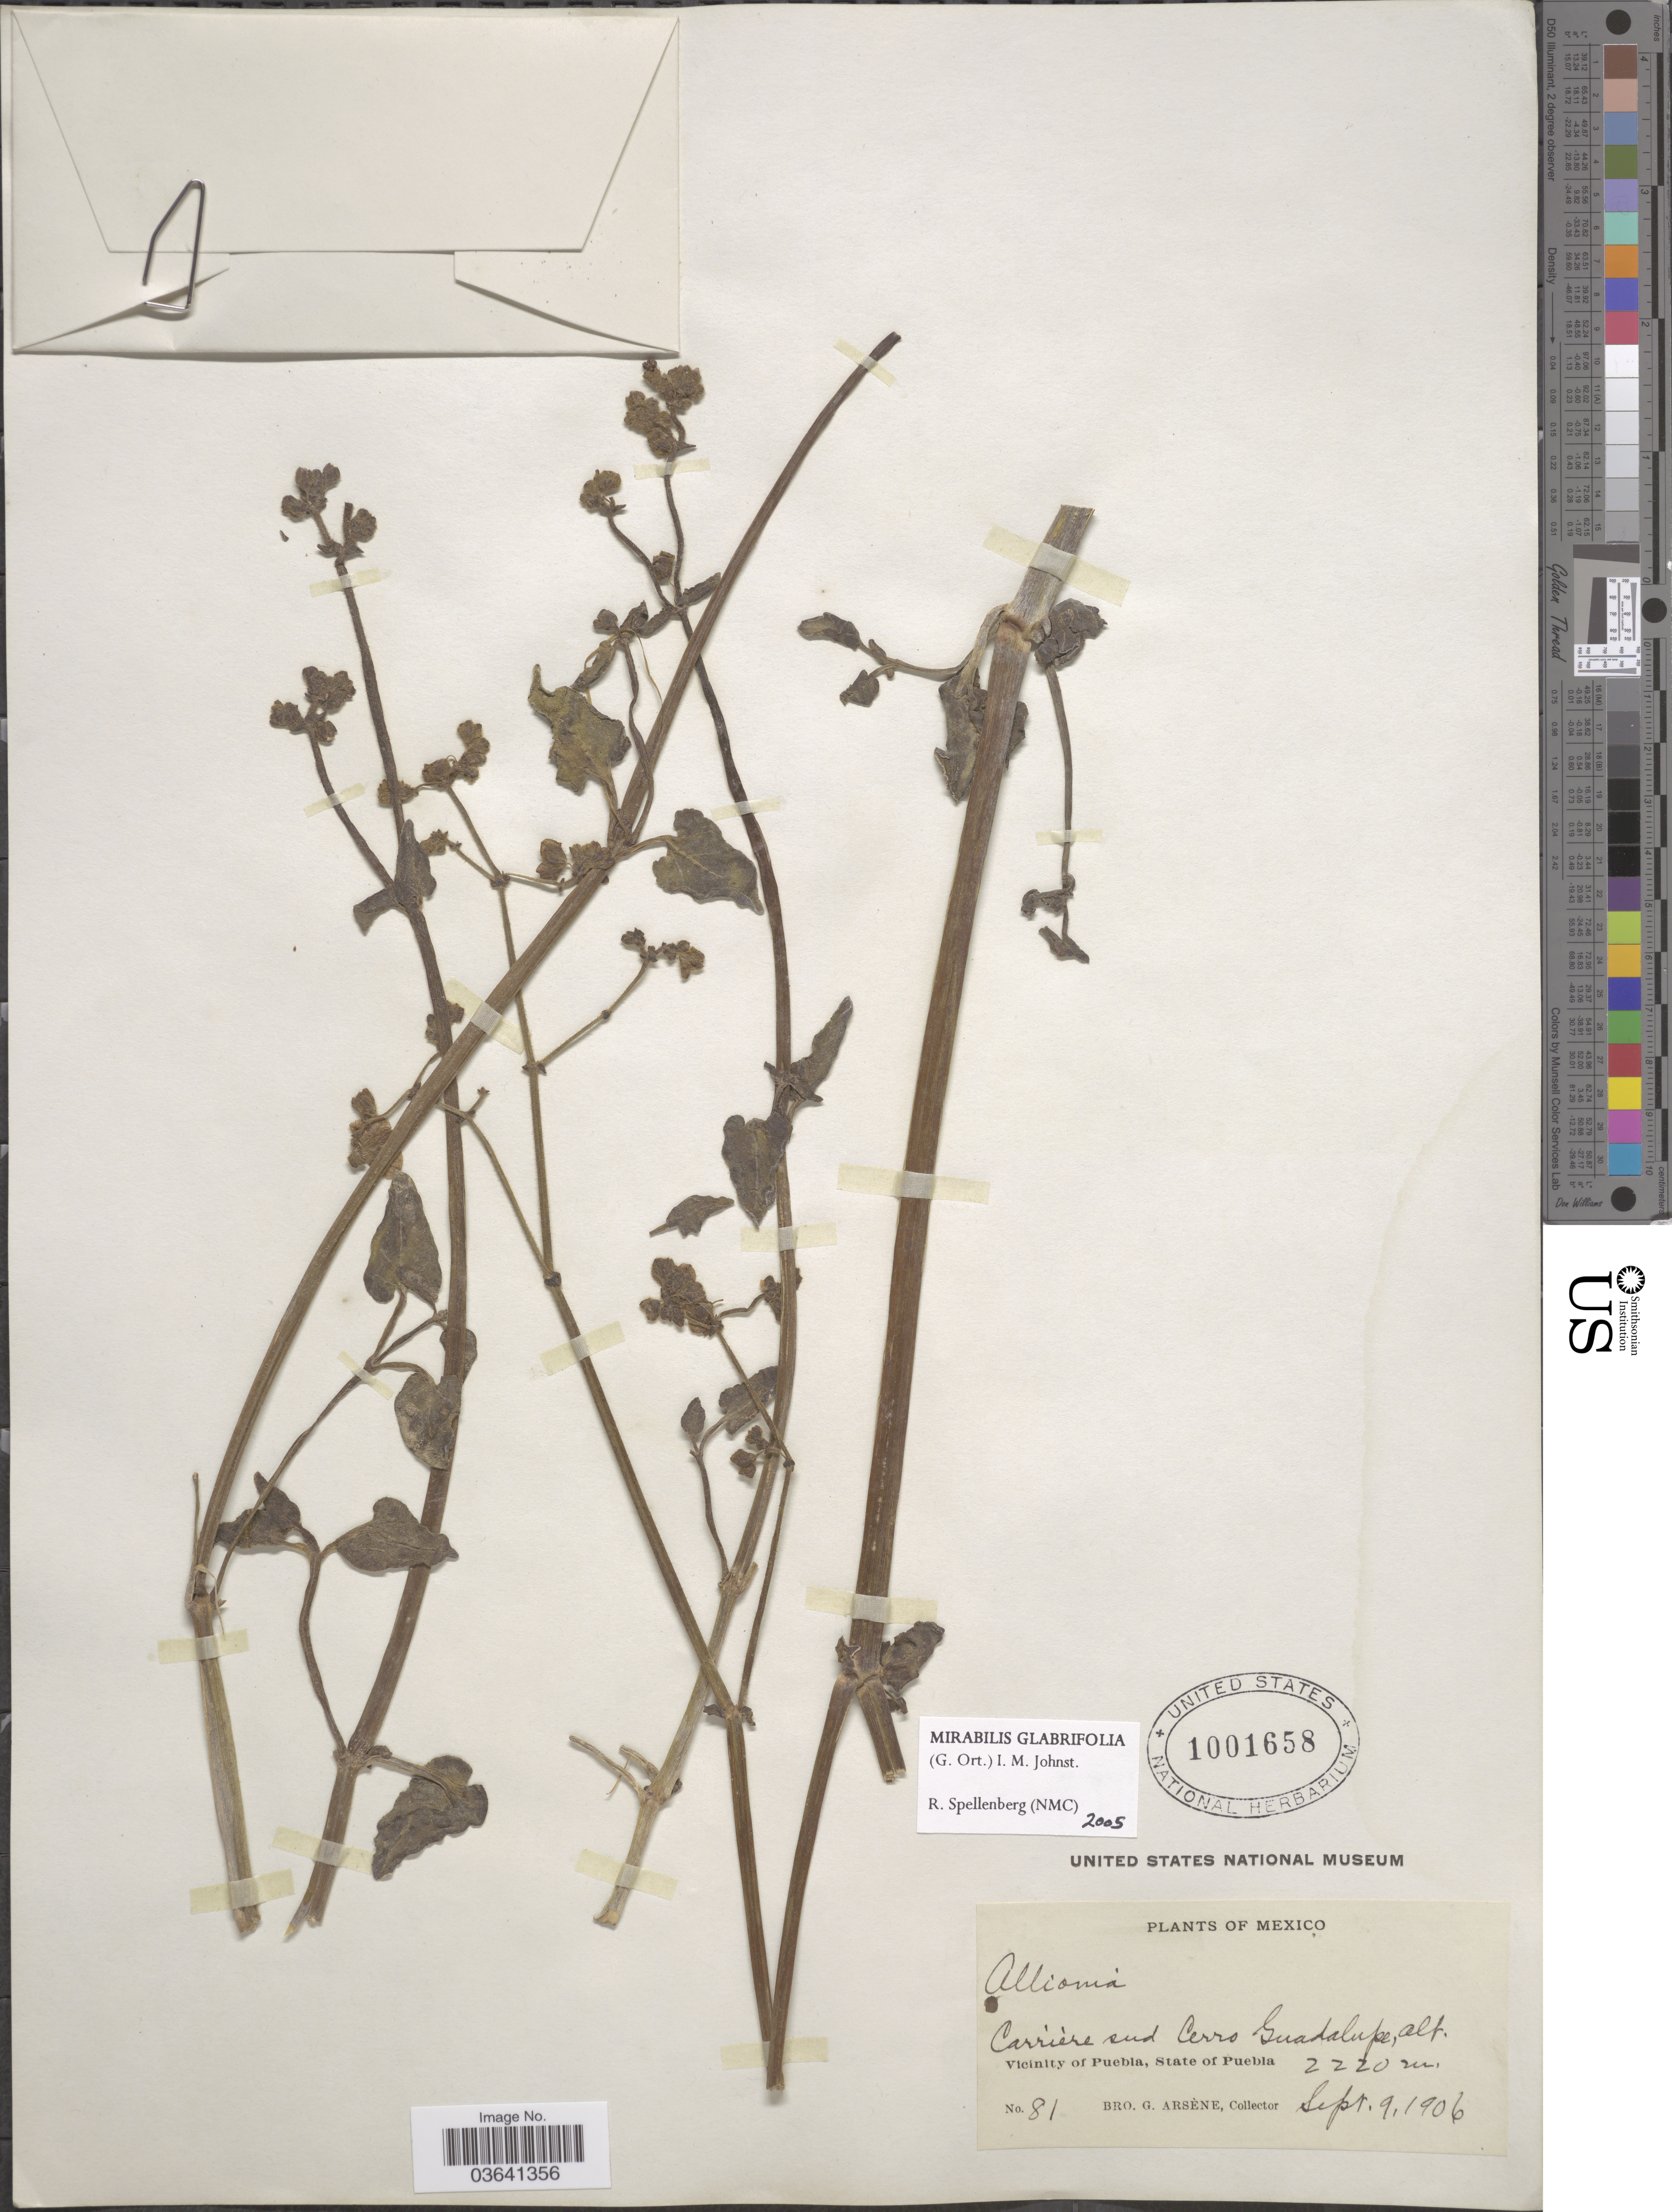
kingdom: Plantae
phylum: Tracheophyta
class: Magnoliopsida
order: Caryophyllales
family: Nyctaginaceae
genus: Mirabilis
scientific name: Mirabilis glabrifolia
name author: (Ort.) I.M. Johnst.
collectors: Bro. G. Arsène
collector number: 81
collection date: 1906-09-09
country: Mexico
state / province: Puebla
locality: Carriére sud Cerro Guadalupe. Vicinity of Puebla.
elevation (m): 2220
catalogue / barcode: US 1001658